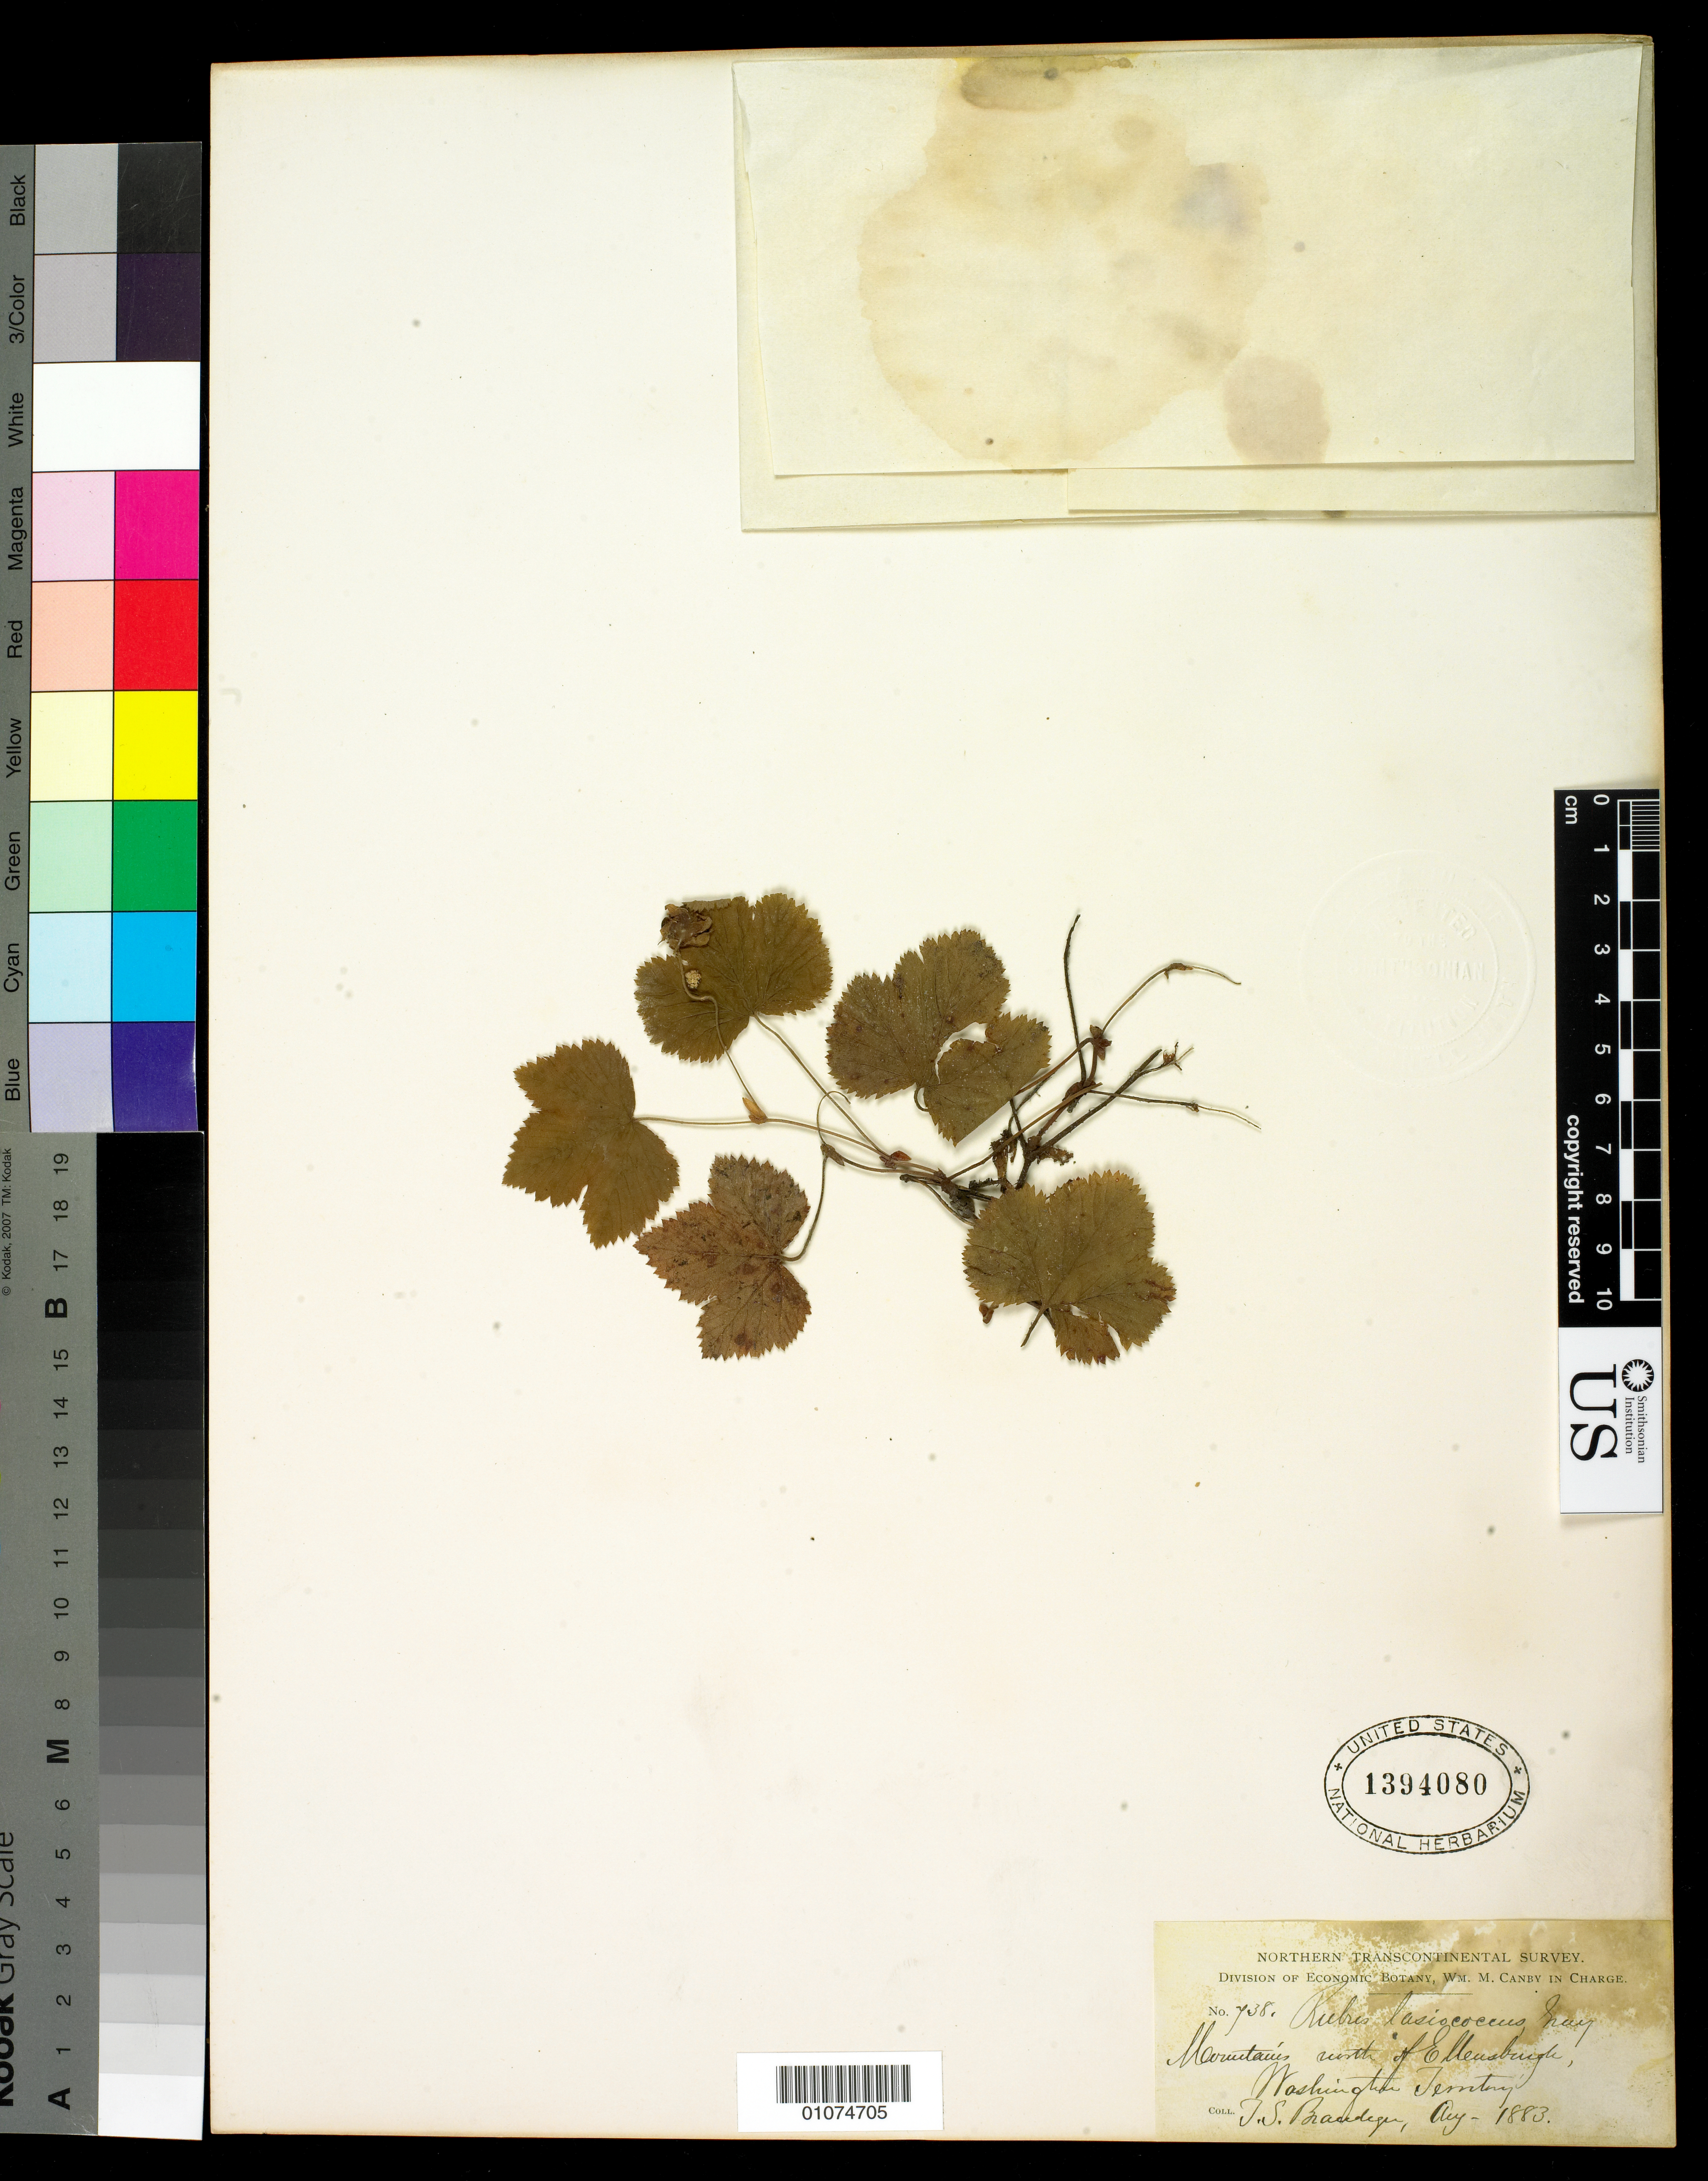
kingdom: Plantae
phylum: Tracheophyta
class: Magnoliopsida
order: Rosales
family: Rosaceae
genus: Rubus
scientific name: Rubus lasiococcus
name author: A. Gray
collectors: J. S. Brandegee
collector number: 735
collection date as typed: Aug 1883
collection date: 1883-08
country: United States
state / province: Washington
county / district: Kittitas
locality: Mts.south of Ellensburg, Washington Ter.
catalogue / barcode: US 1394080